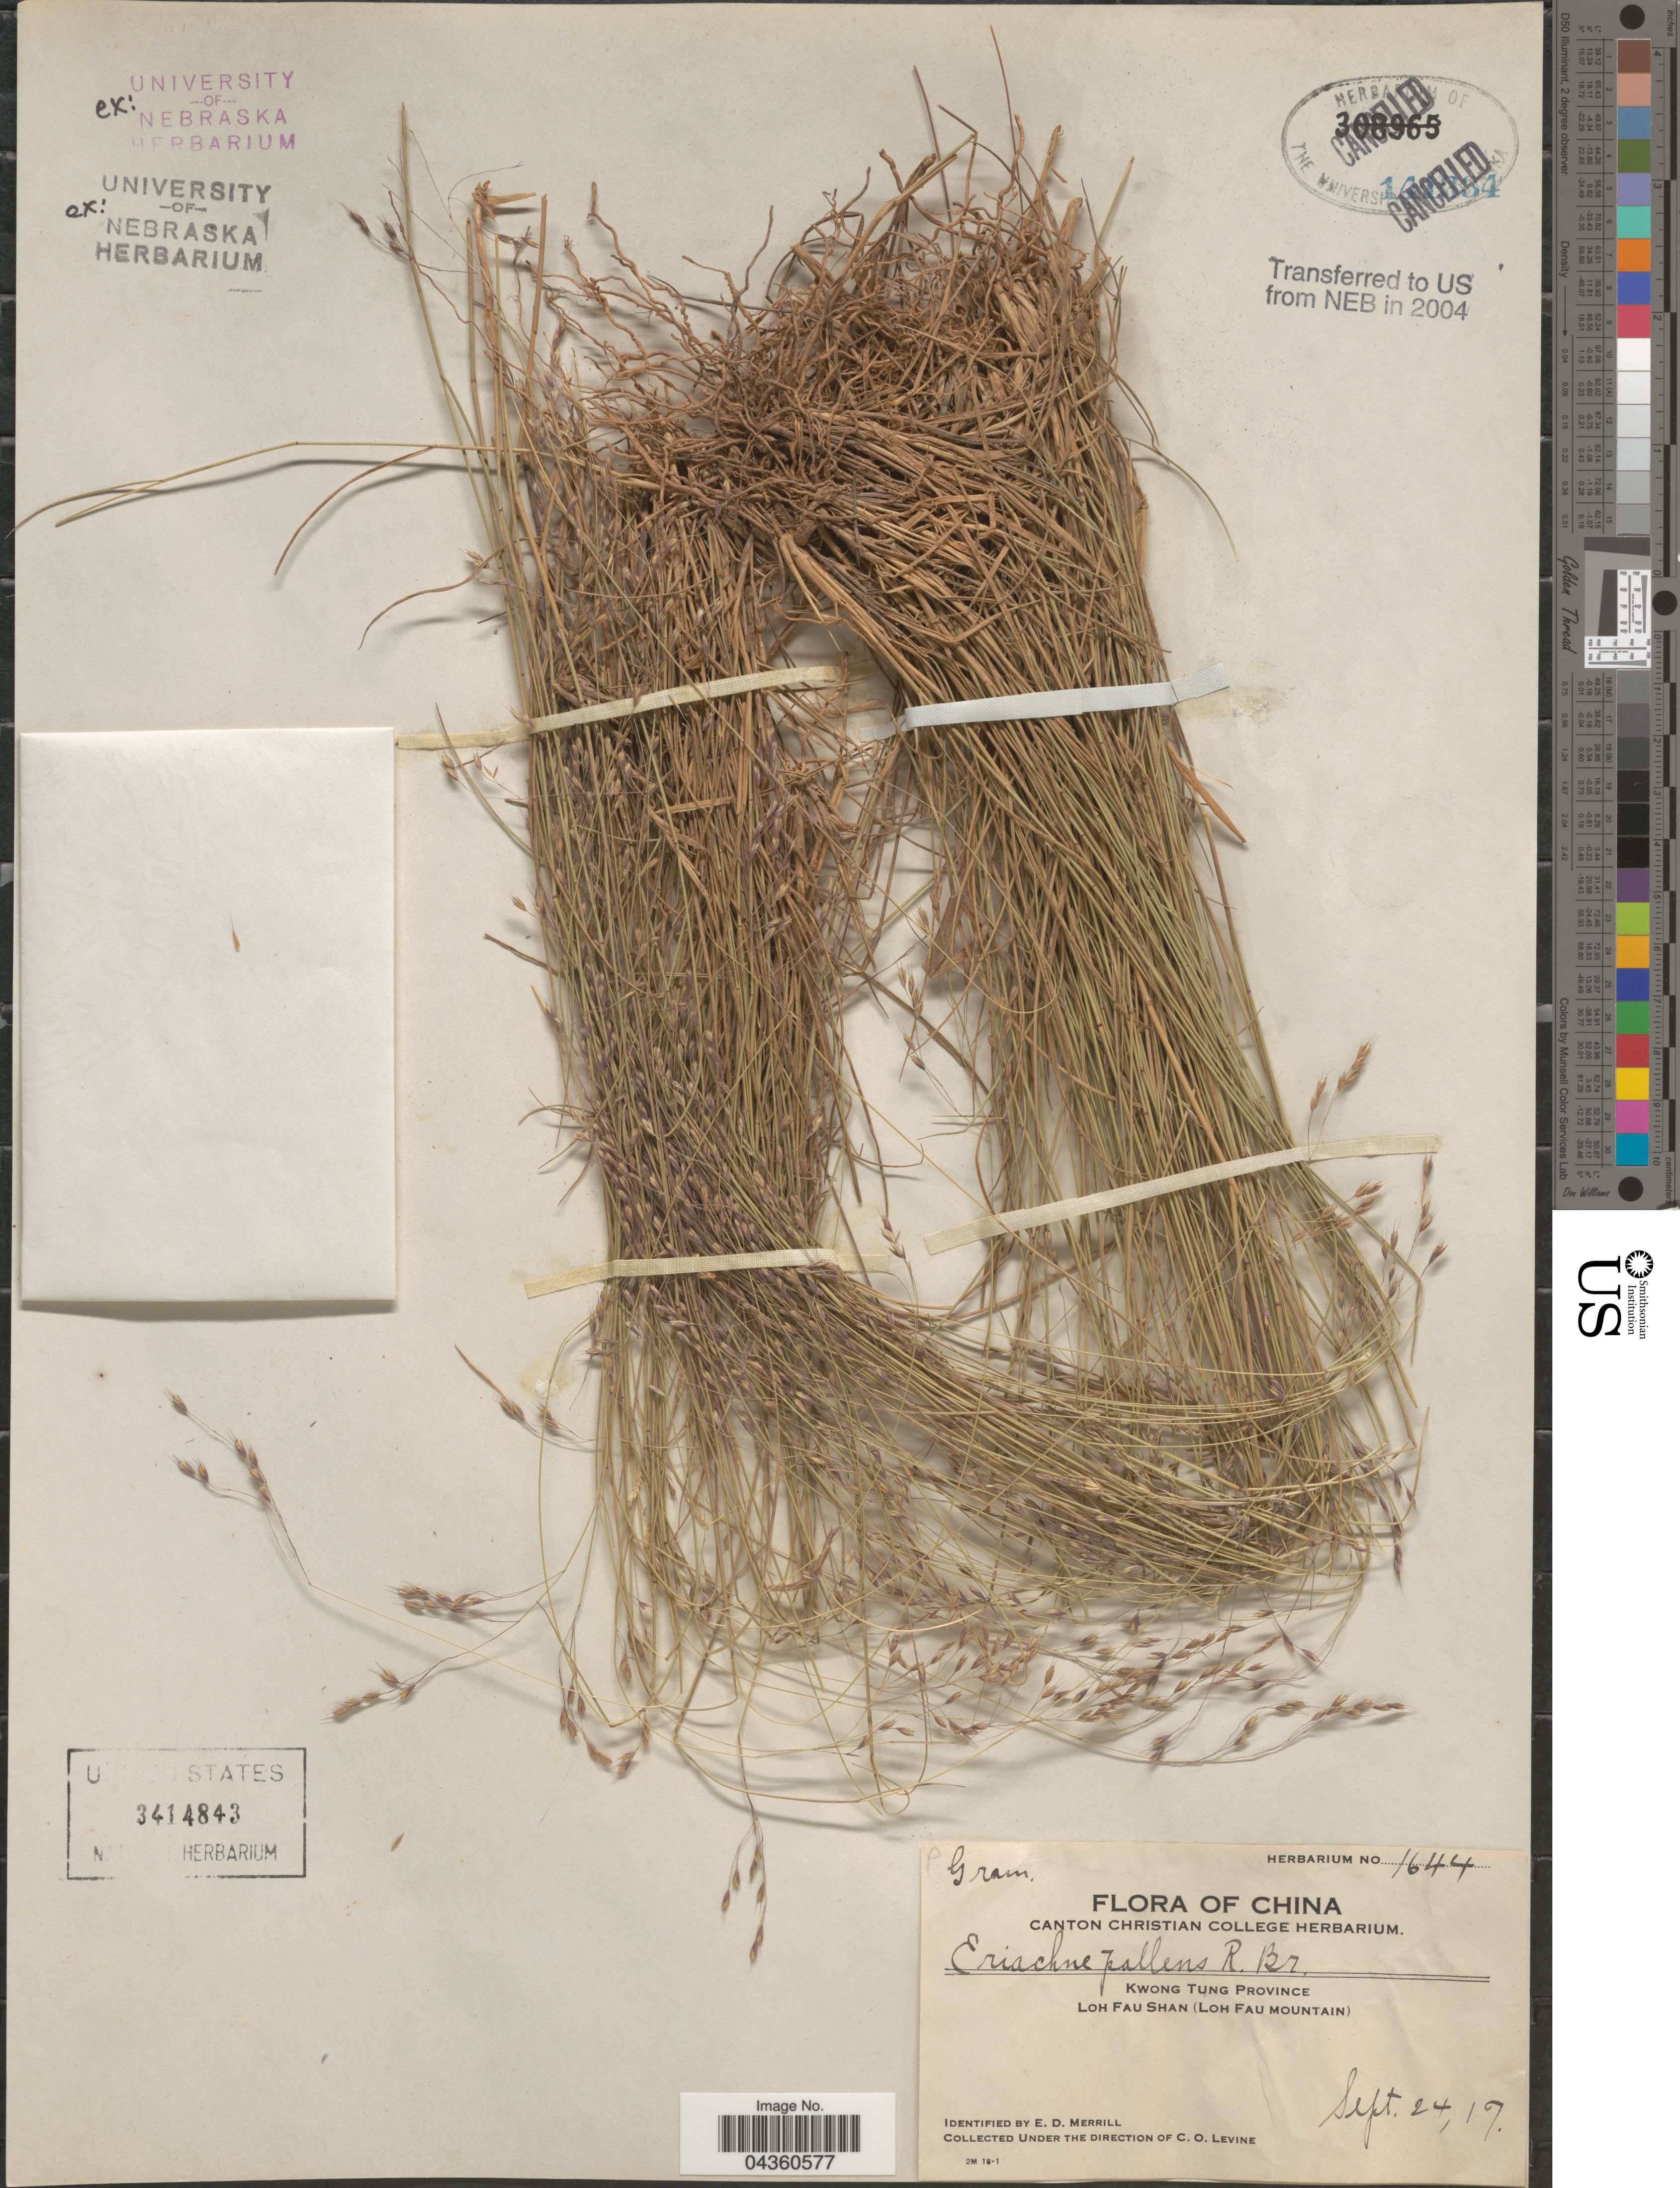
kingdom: Plantae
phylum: Tracheophyta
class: Liliopsida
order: Poales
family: Poaceae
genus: Eriachne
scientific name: Eriachne pallescens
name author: R. Br.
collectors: C. O. Levine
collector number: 1644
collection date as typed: Transcribed d/m/y: 24/9/17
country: China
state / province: Guangdong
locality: Kwong Tung Province. Loh Fau Shan (Lo Fau mountain).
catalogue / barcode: US 3414843